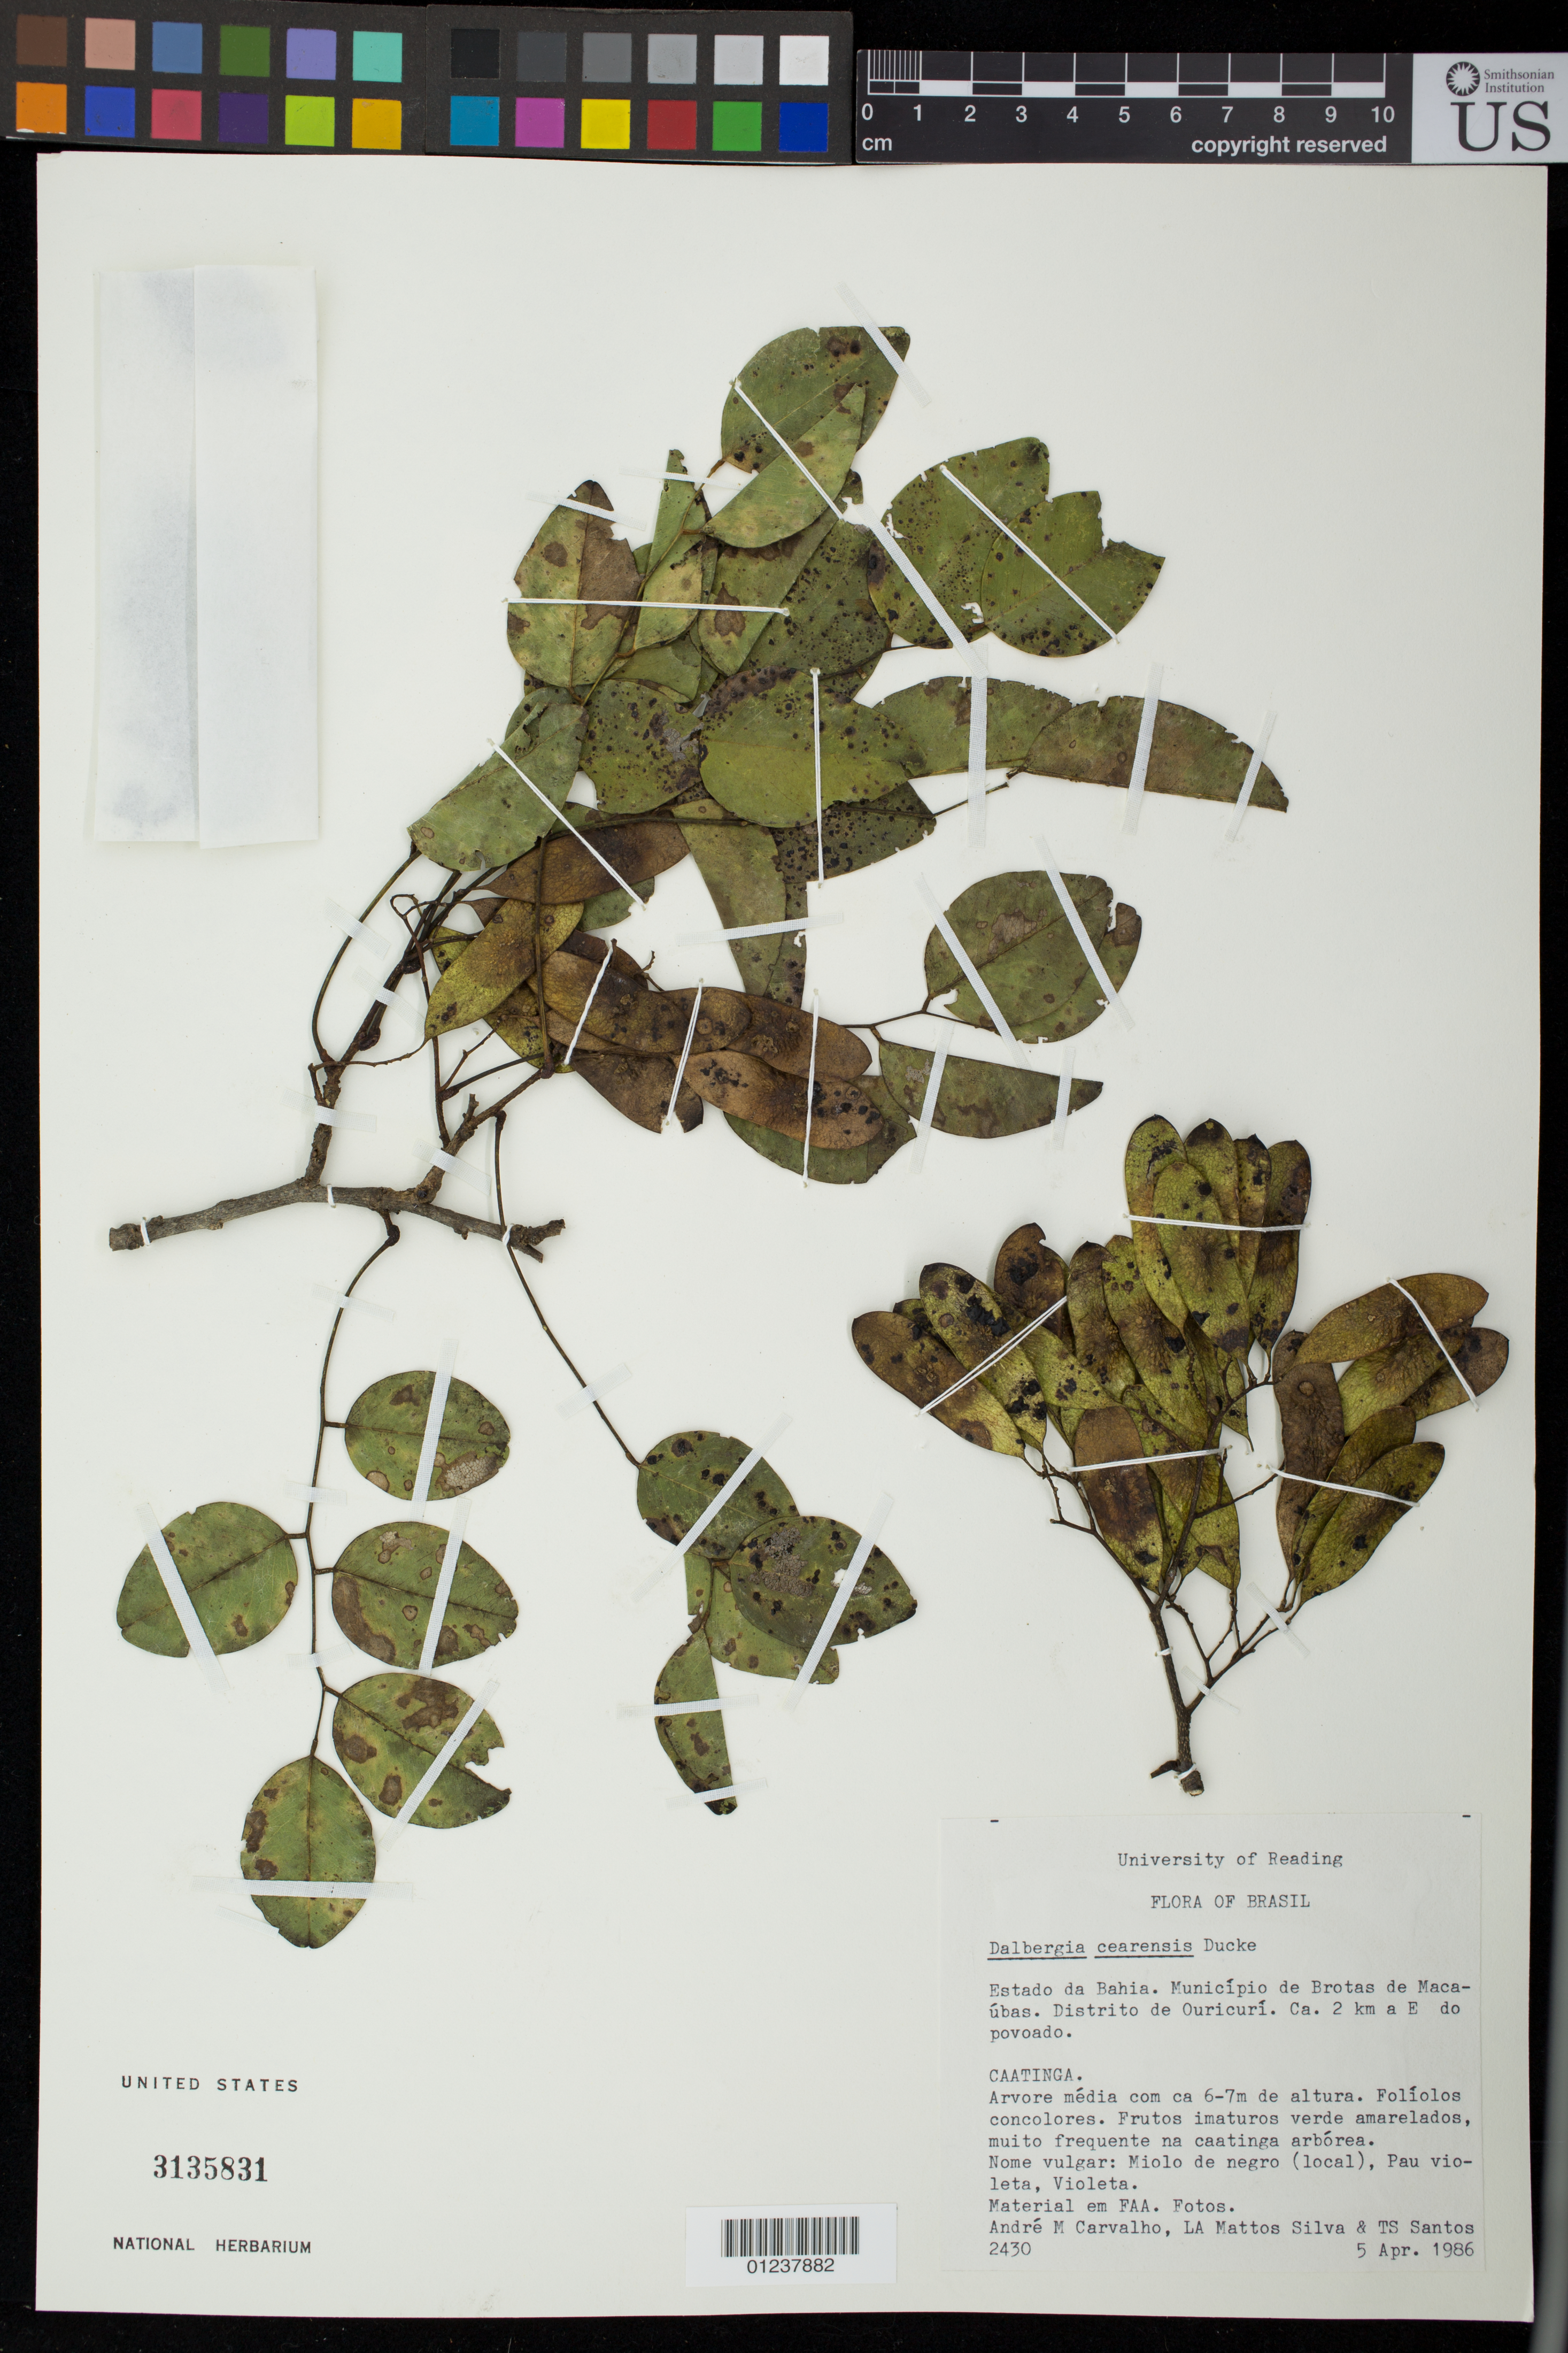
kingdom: Plantae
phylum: Tracheophyta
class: Magnoliopsida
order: Fabales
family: Fabaceae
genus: Dalbergia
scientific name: Dalbergia cearensis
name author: Ducke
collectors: A. M. Carvalho, L. A. Mattos Silva & T. S. Santos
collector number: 2430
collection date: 1986-04-05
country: Brazil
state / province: Bahia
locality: Municipo de Brotas de Macaubas. Destritio de Ouricuri. Ca. 2 km a E do povoado.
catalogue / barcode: US 3135831